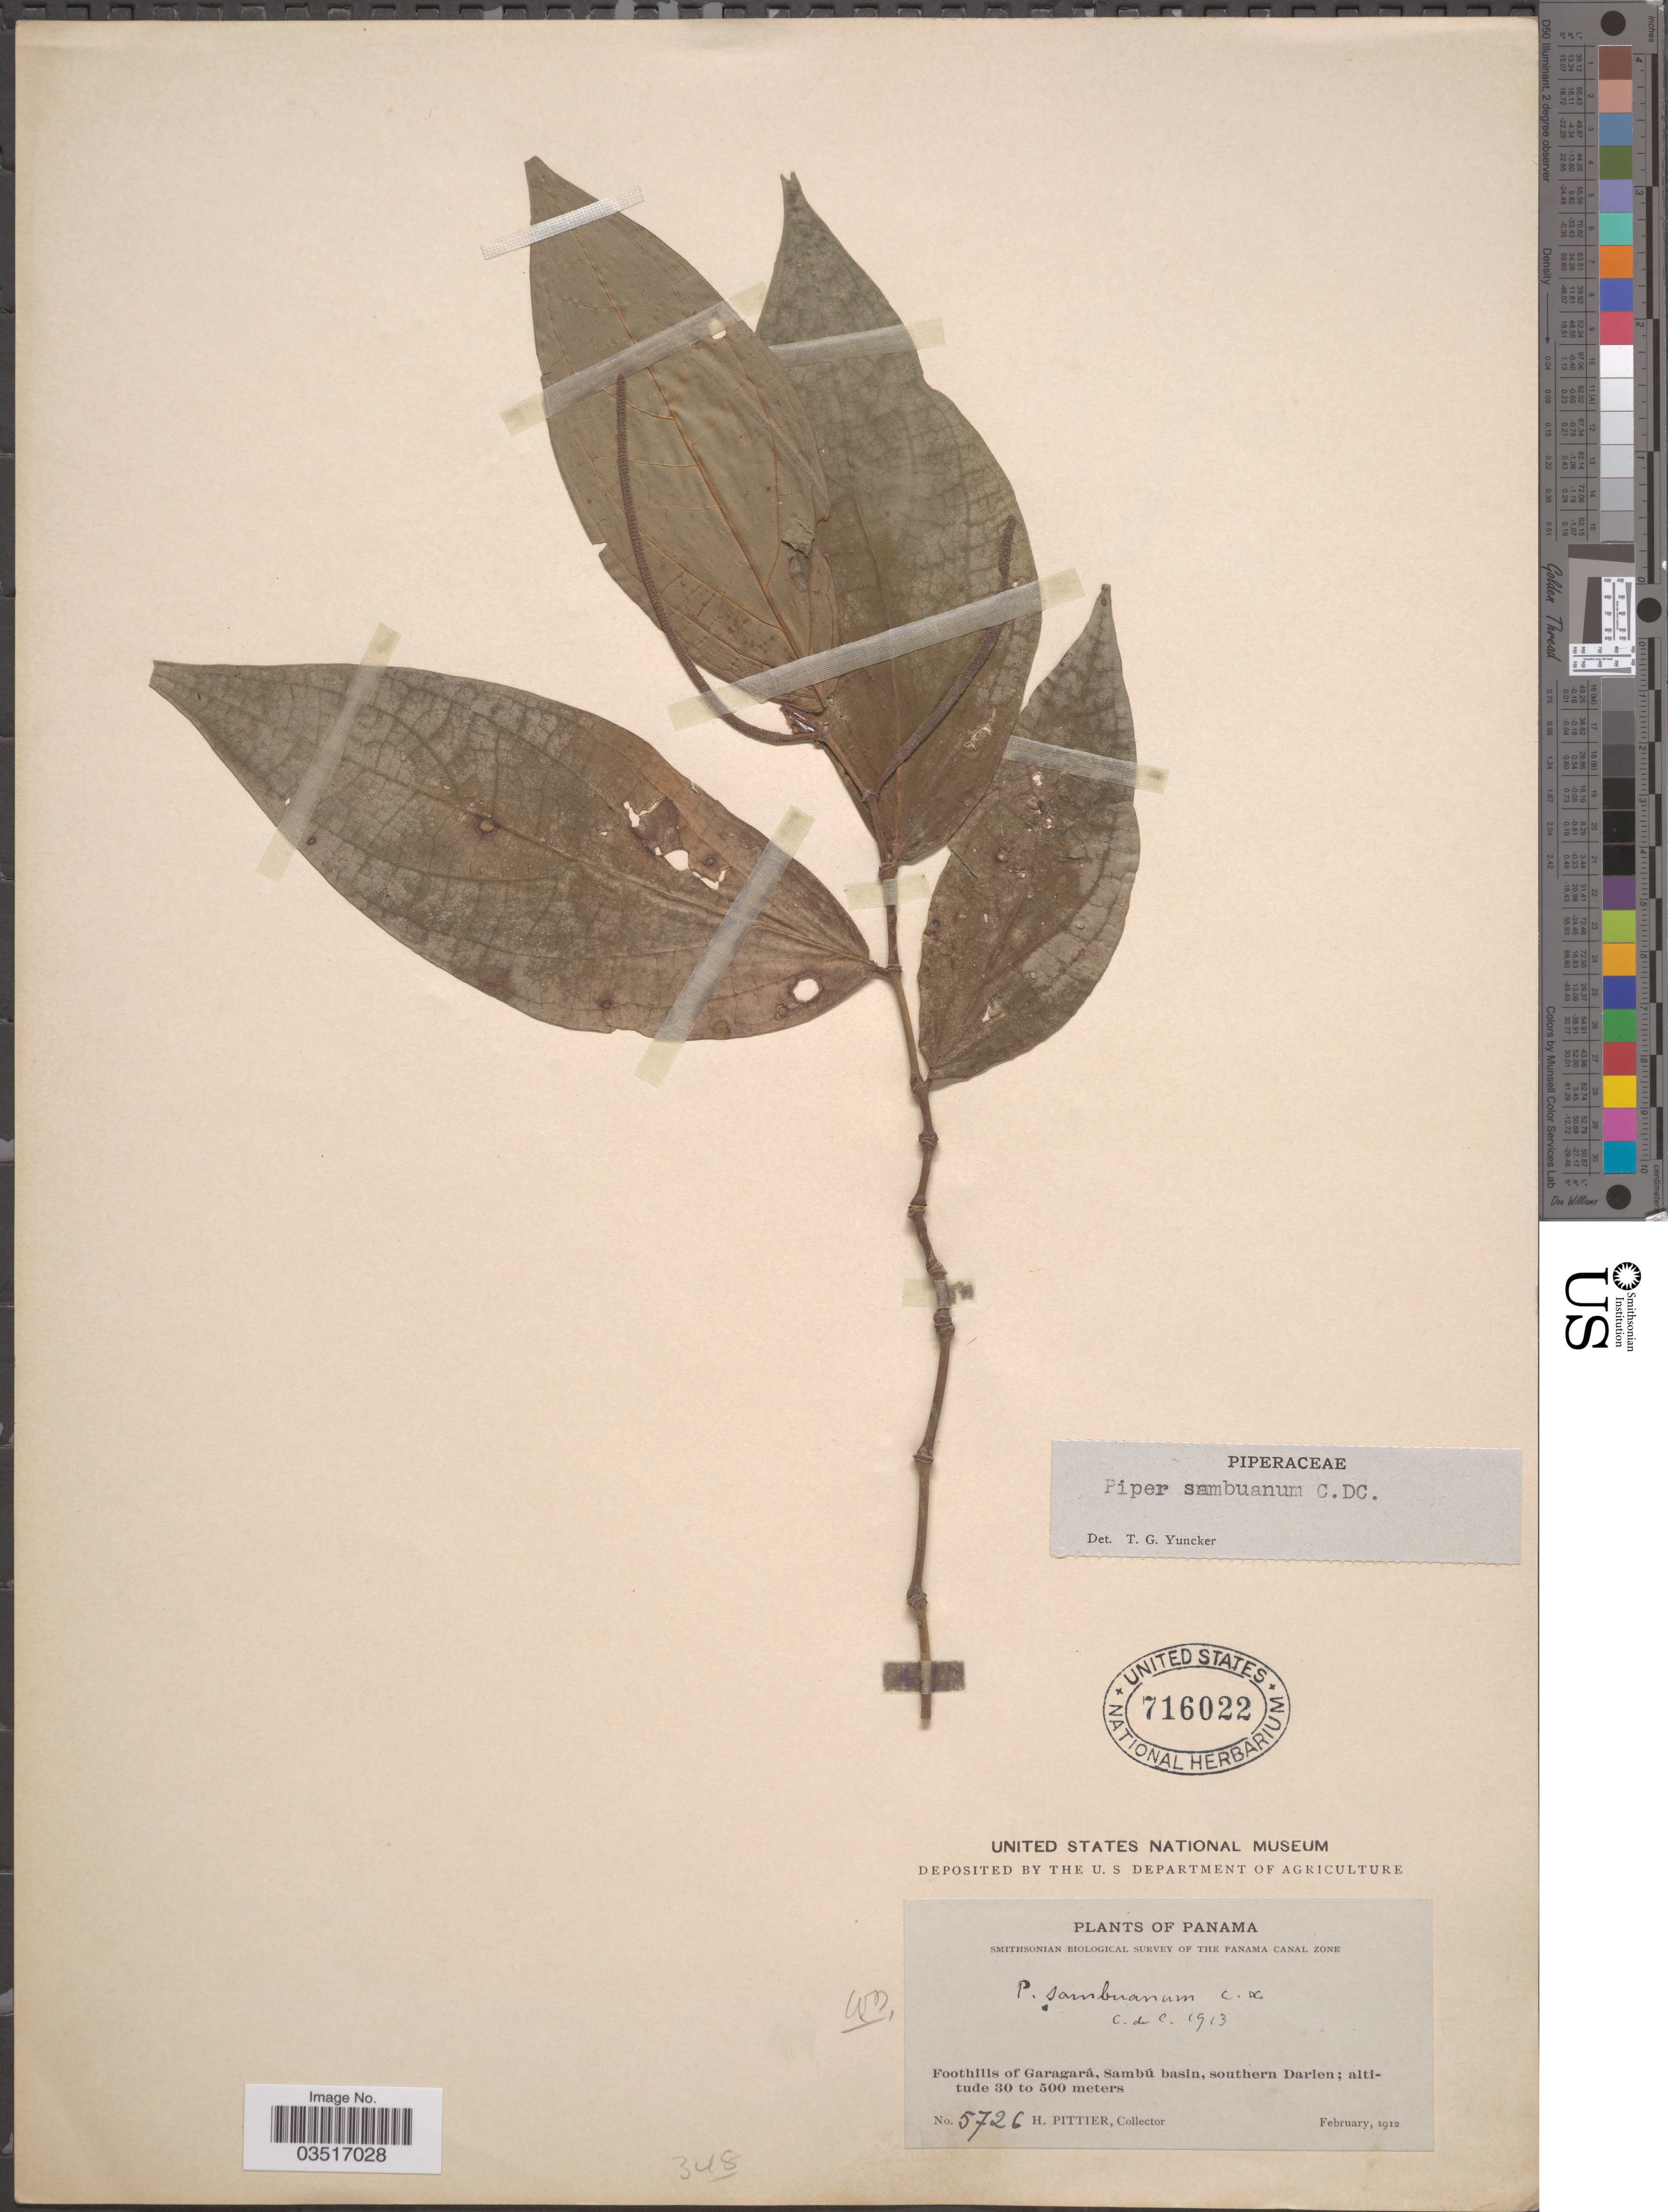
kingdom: Plantae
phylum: Tracheophyta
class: Magnoliopsida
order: Piperales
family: Piperaceae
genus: Piper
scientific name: Piper sambuanum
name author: C. DC.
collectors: H. F. Pittier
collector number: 5726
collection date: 1912-02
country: Panama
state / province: Darien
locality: Foothills of Garagará, Sambú basin, southern Darien.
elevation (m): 30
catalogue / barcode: US 716022